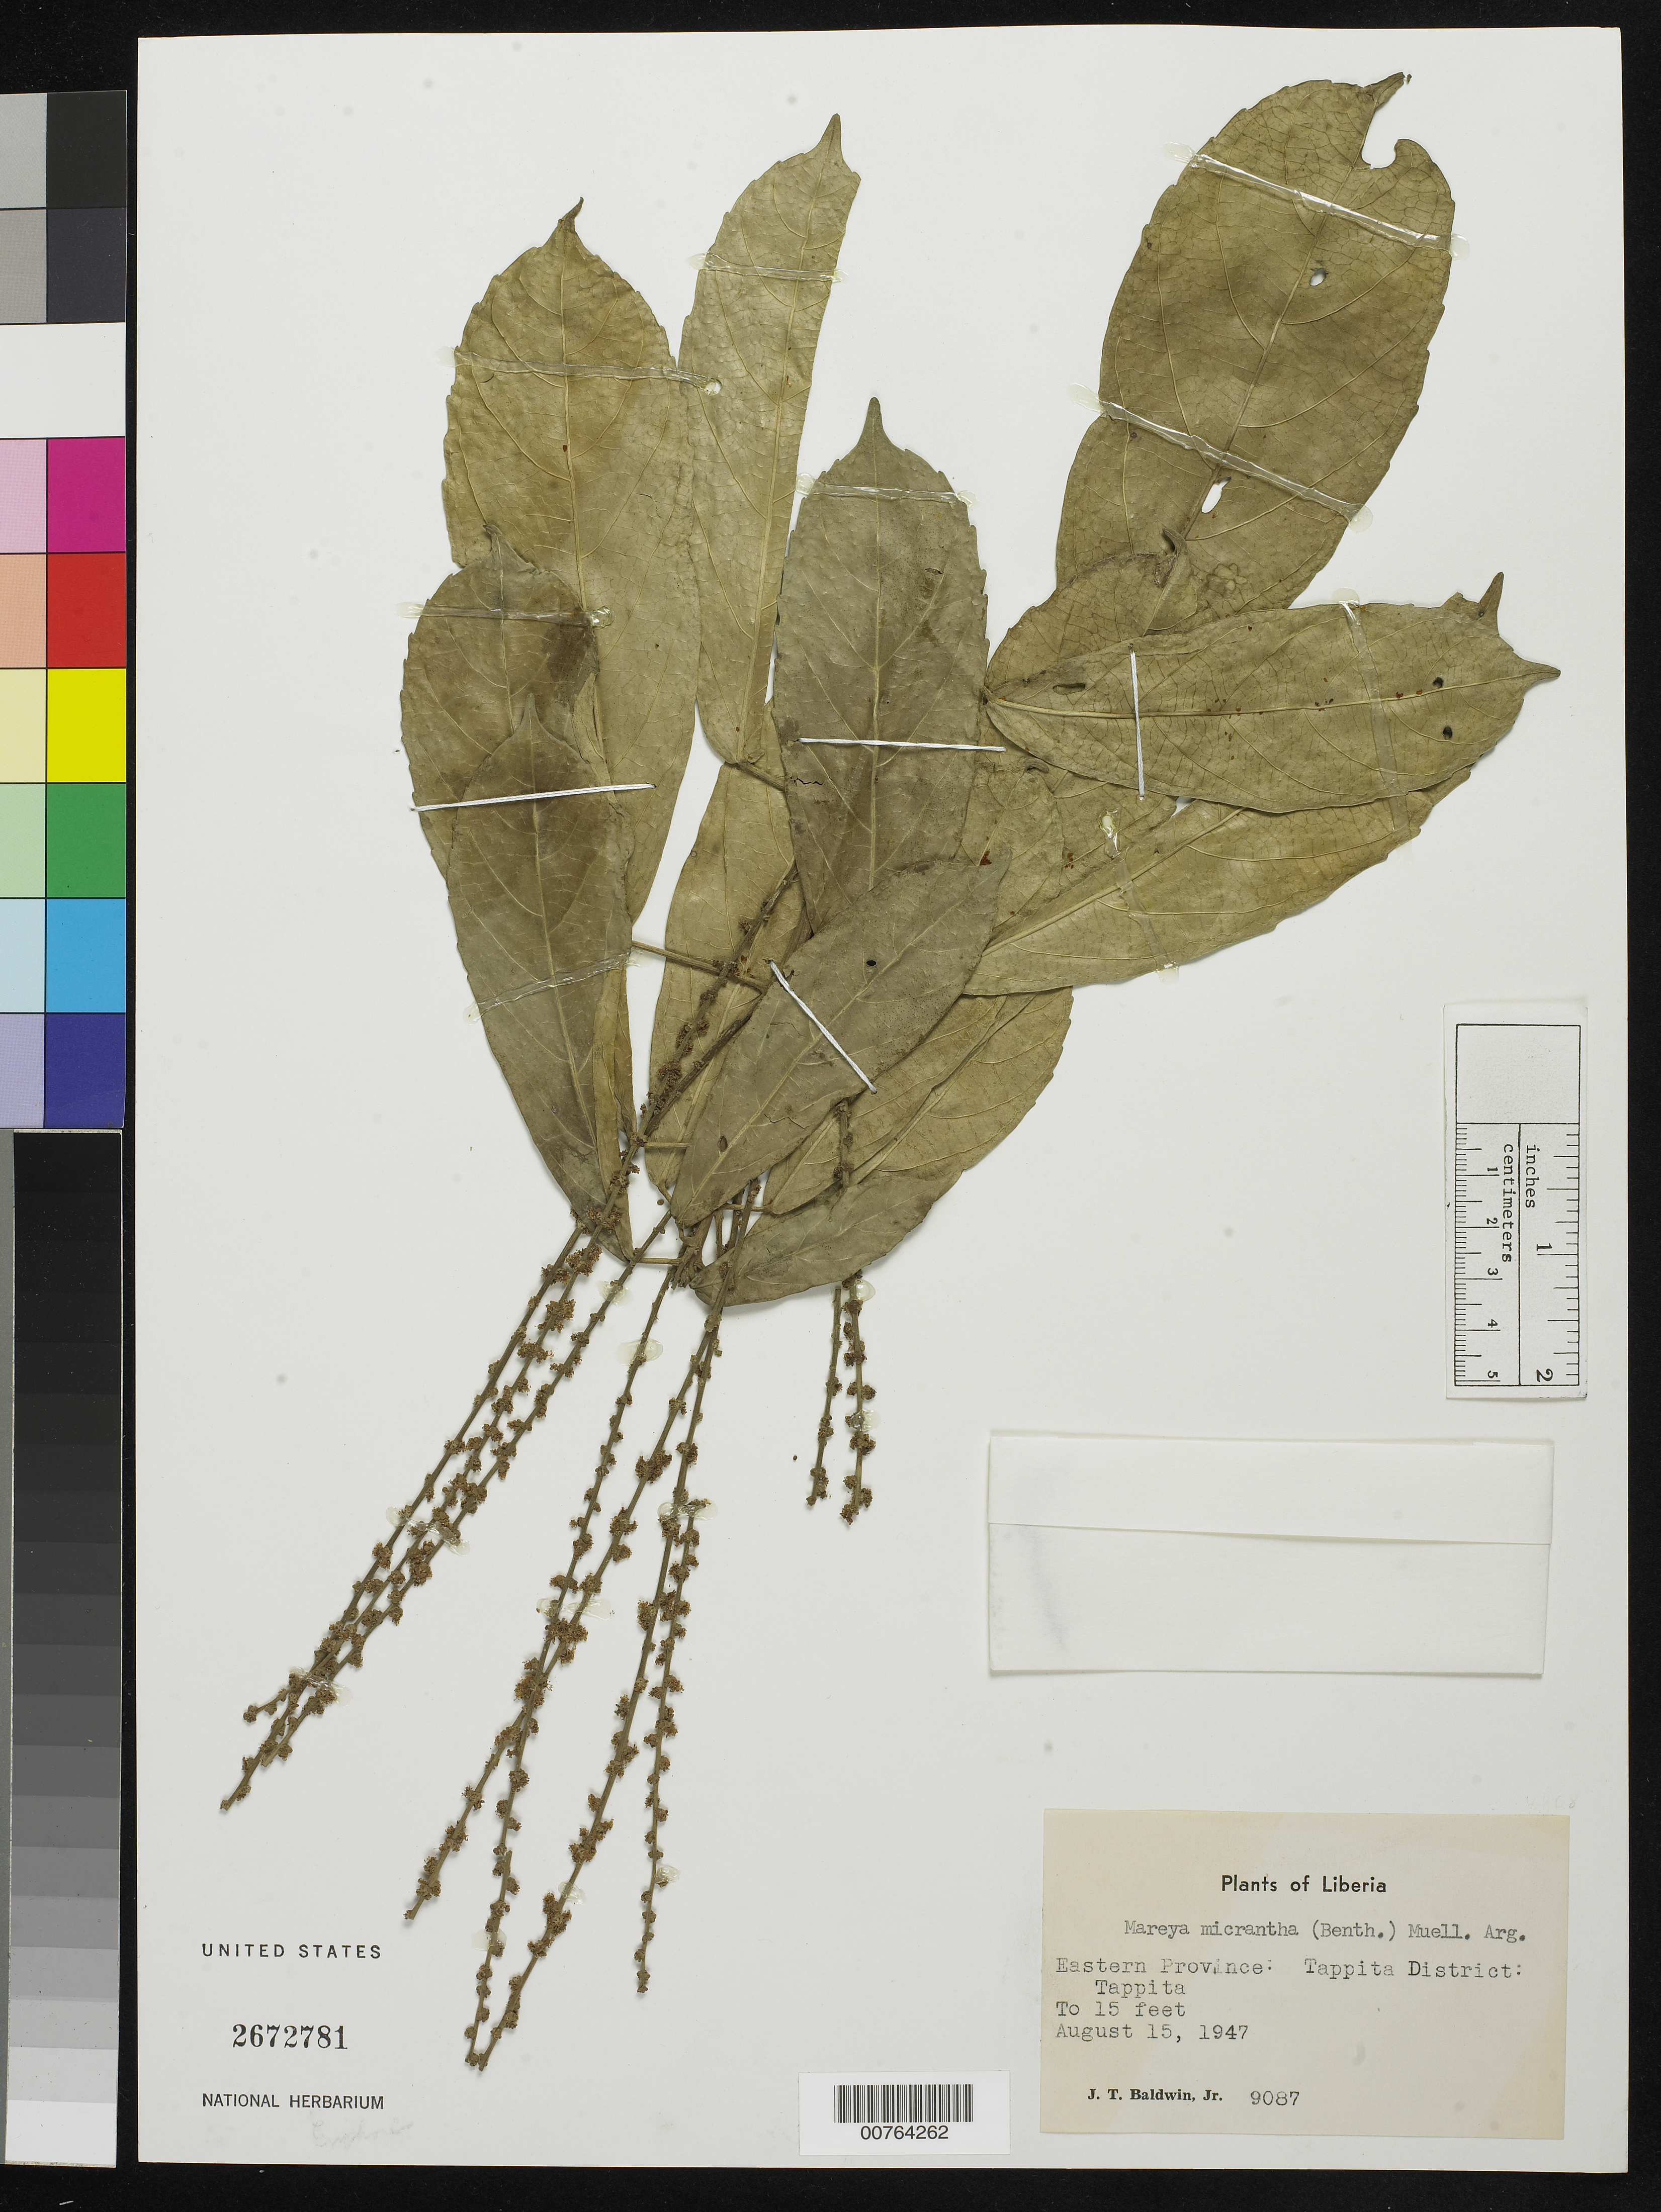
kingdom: Plantae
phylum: Tracheophyta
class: Magnoliopsida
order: Malpighiales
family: Euphorbiaceae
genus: Mareya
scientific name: Mareya micrantha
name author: (Benth.) Müll. Arg.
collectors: J. T. Baldwin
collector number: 9087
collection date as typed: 15 Aug 1947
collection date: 1947-08-15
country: Liberia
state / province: Nimba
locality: Eastern Province: Tappita District, Tappita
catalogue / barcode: US 2672781